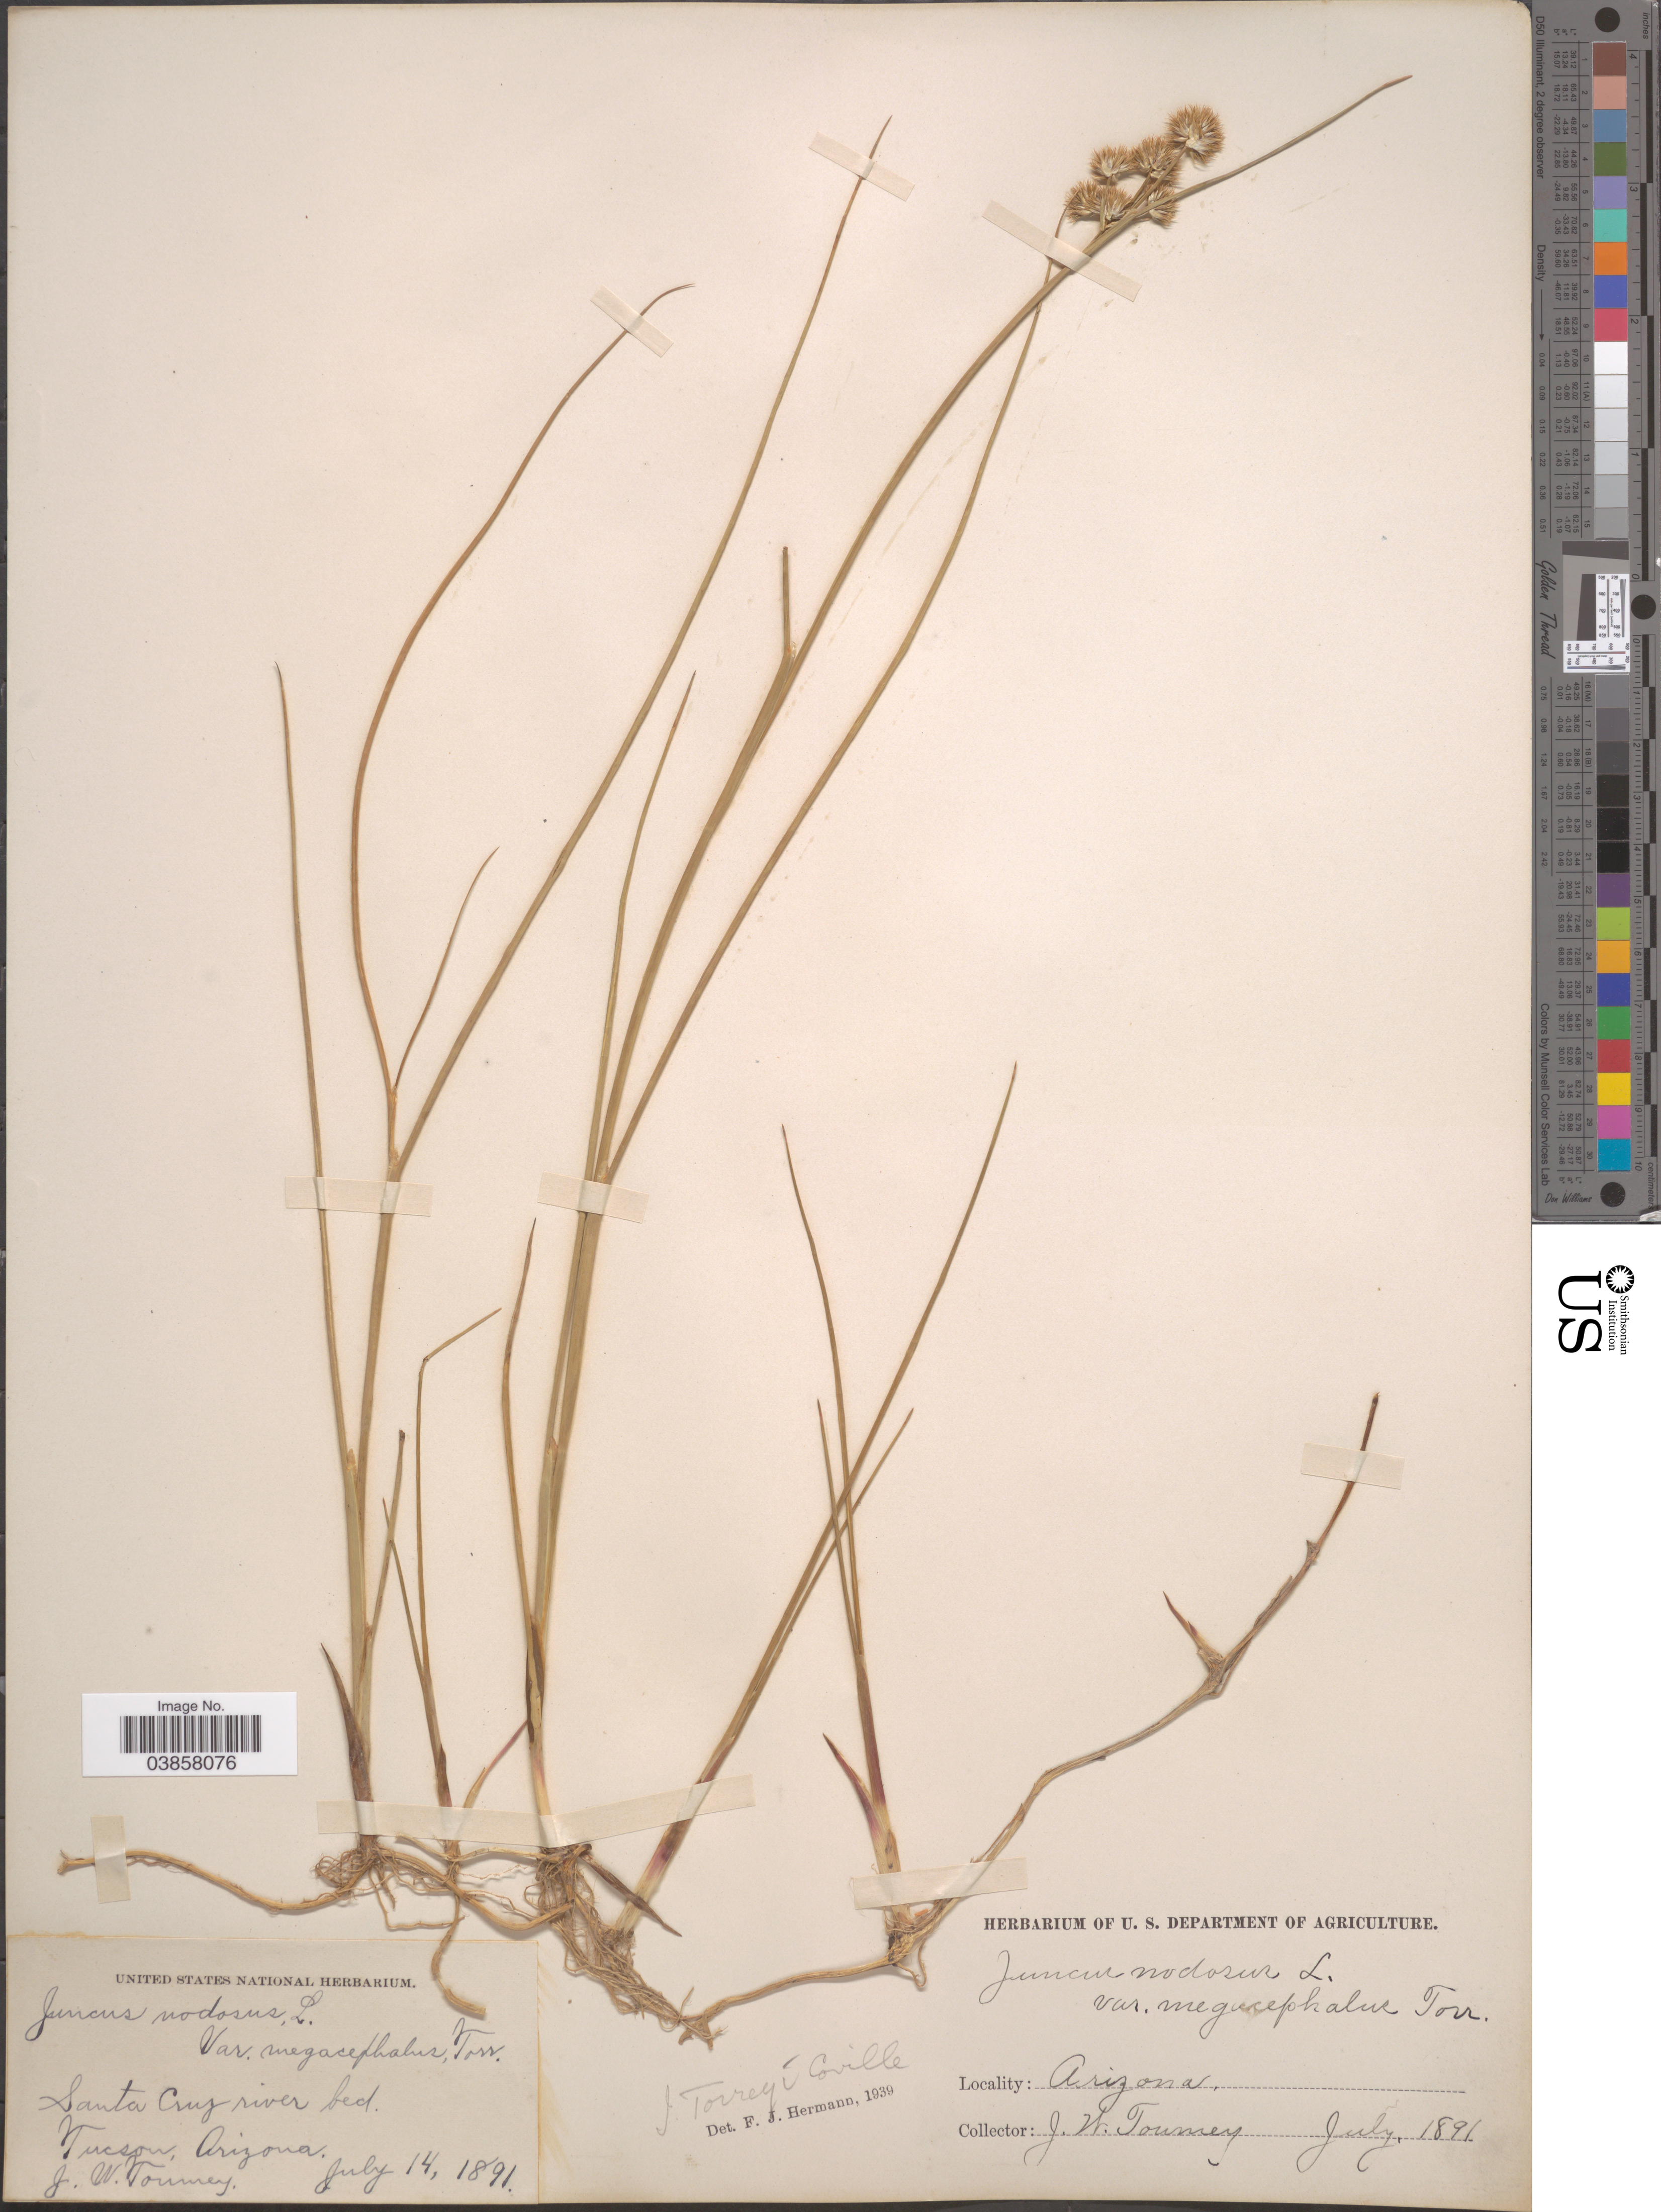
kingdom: Plantae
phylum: Tracheophyta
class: Liliopsida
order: Poales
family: Juncaceae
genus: Juncus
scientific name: Juncus torreyi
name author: Coville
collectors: J. W. Toumey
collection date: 1891-07-14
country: United States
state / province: Arizona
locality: Santa Cruz river bed. Tucson.